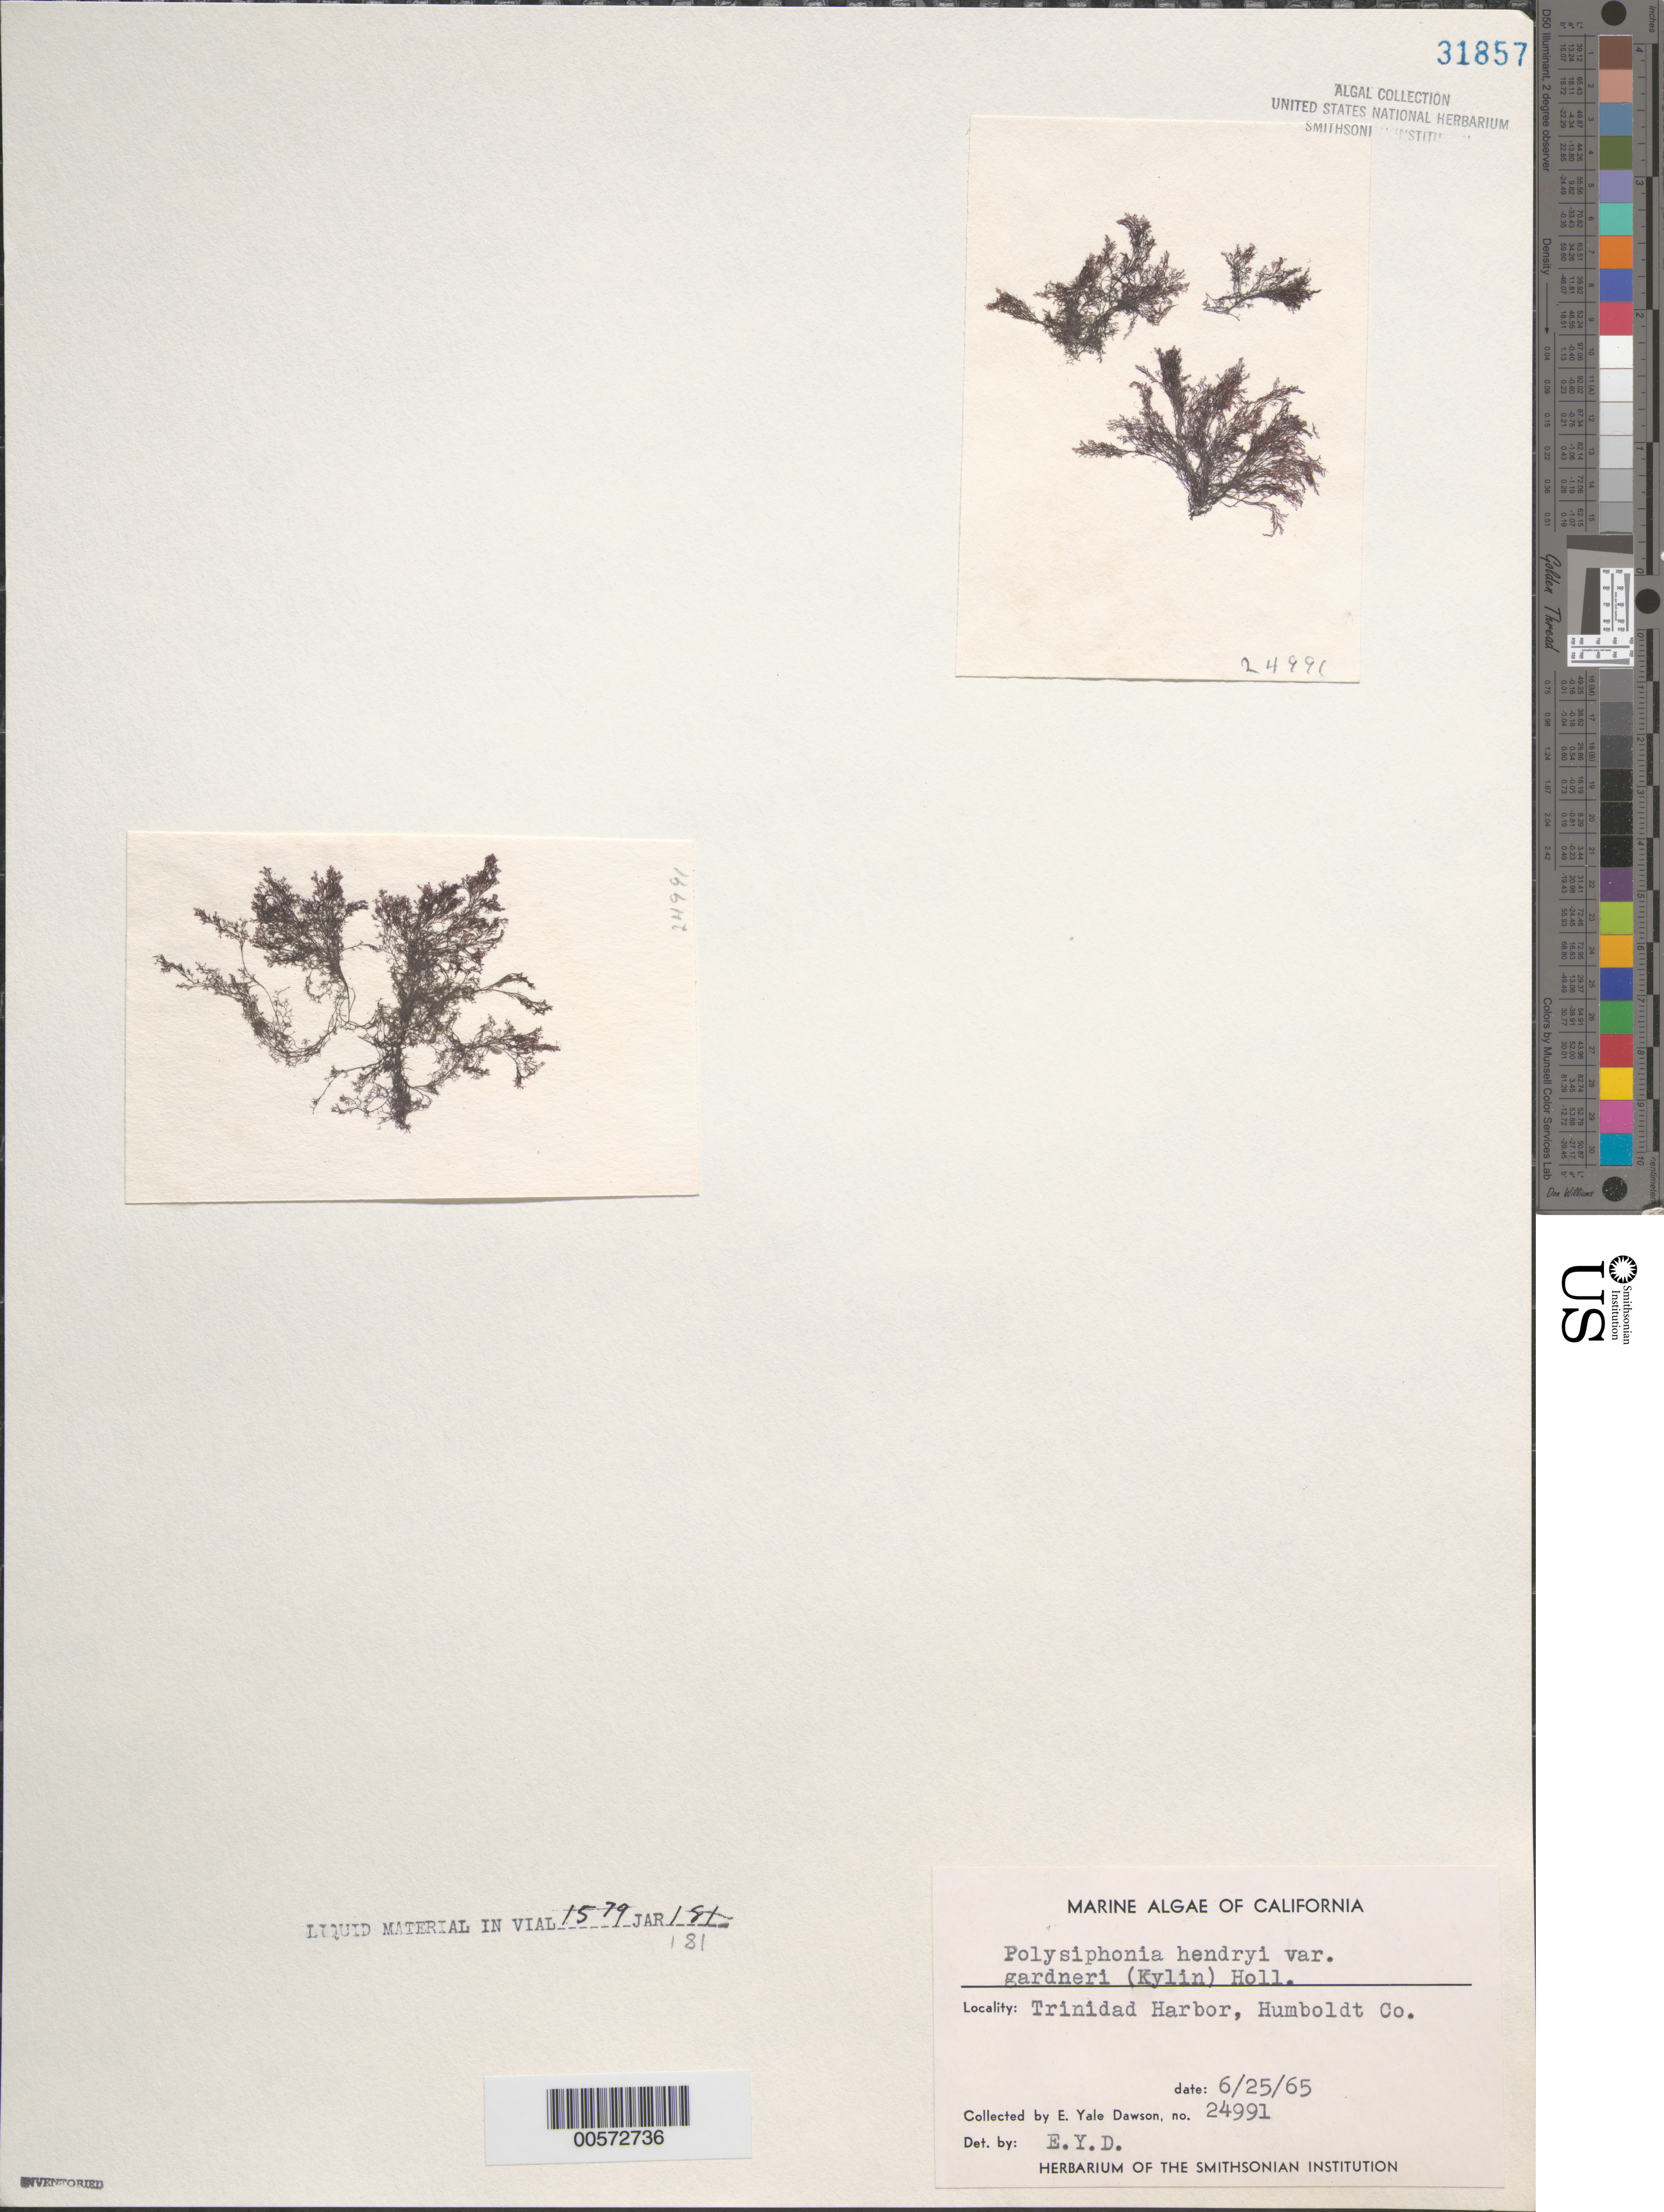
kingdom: Plantae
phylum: Rhodophyta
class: Florideophyceae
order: Ceramiales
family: Rhodomelaceae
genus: Vertebrata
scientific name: Vertebrata hendryi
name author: (N.L. Gardner) Savoie & G.W. Saunders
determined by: Algae name updating Project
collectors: E. Y. Dawson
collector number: EYD 24991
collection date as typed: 25 Jun 1965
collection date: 1965-06-25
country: United States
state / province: California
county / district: Humboldt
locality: Trinidad Harbor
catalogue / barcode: US 31857